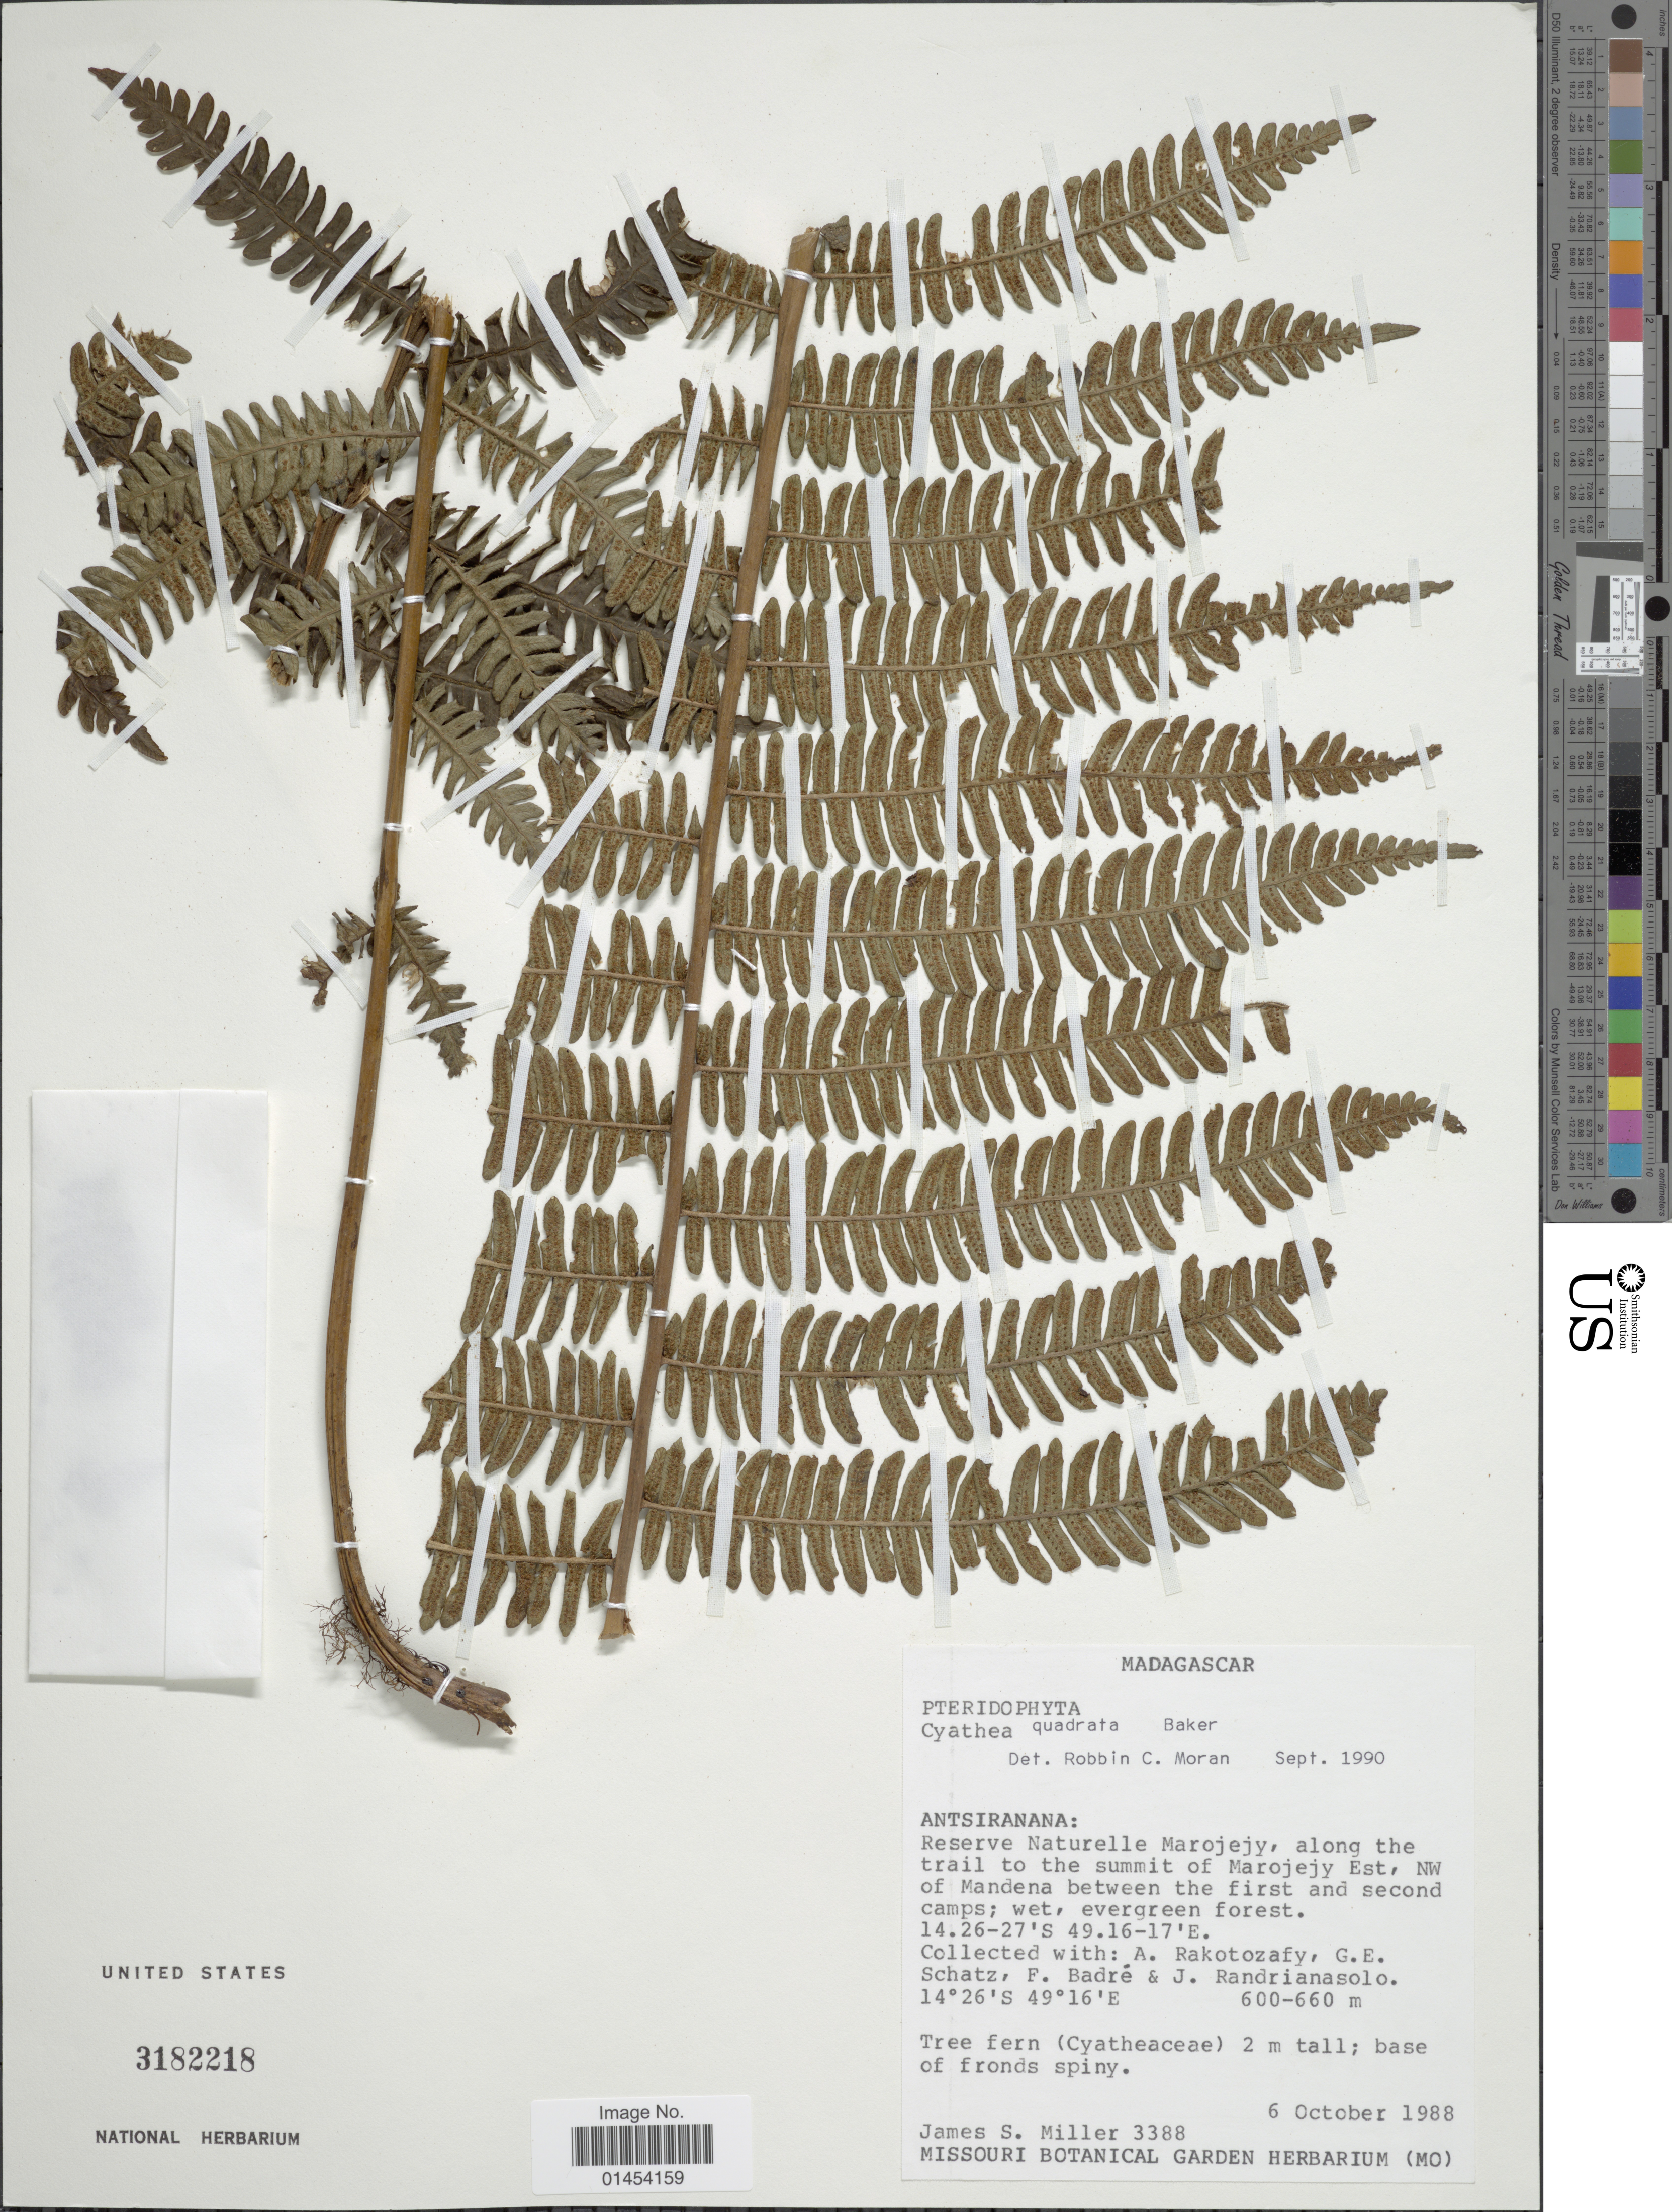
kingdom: Plantae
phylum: Tracheophyta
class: Polypodiopsida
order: Cyatheales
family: Cyatheaceae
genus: Cyathea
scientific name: Cyathea decrescens var. quadrata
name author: Baker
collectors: J. S. Miller, A. Rakotozafy, G. Schatz, F. Badré & J. Randrianasolo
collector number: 3388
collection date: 1988-10-06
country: Madagascar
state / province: Sava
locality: Reserve Naturelle Marojejy, along the trail to the summit of Marojejy Est, NW of Mandena between the first and second camps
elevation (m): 600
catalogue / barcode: US 3182218